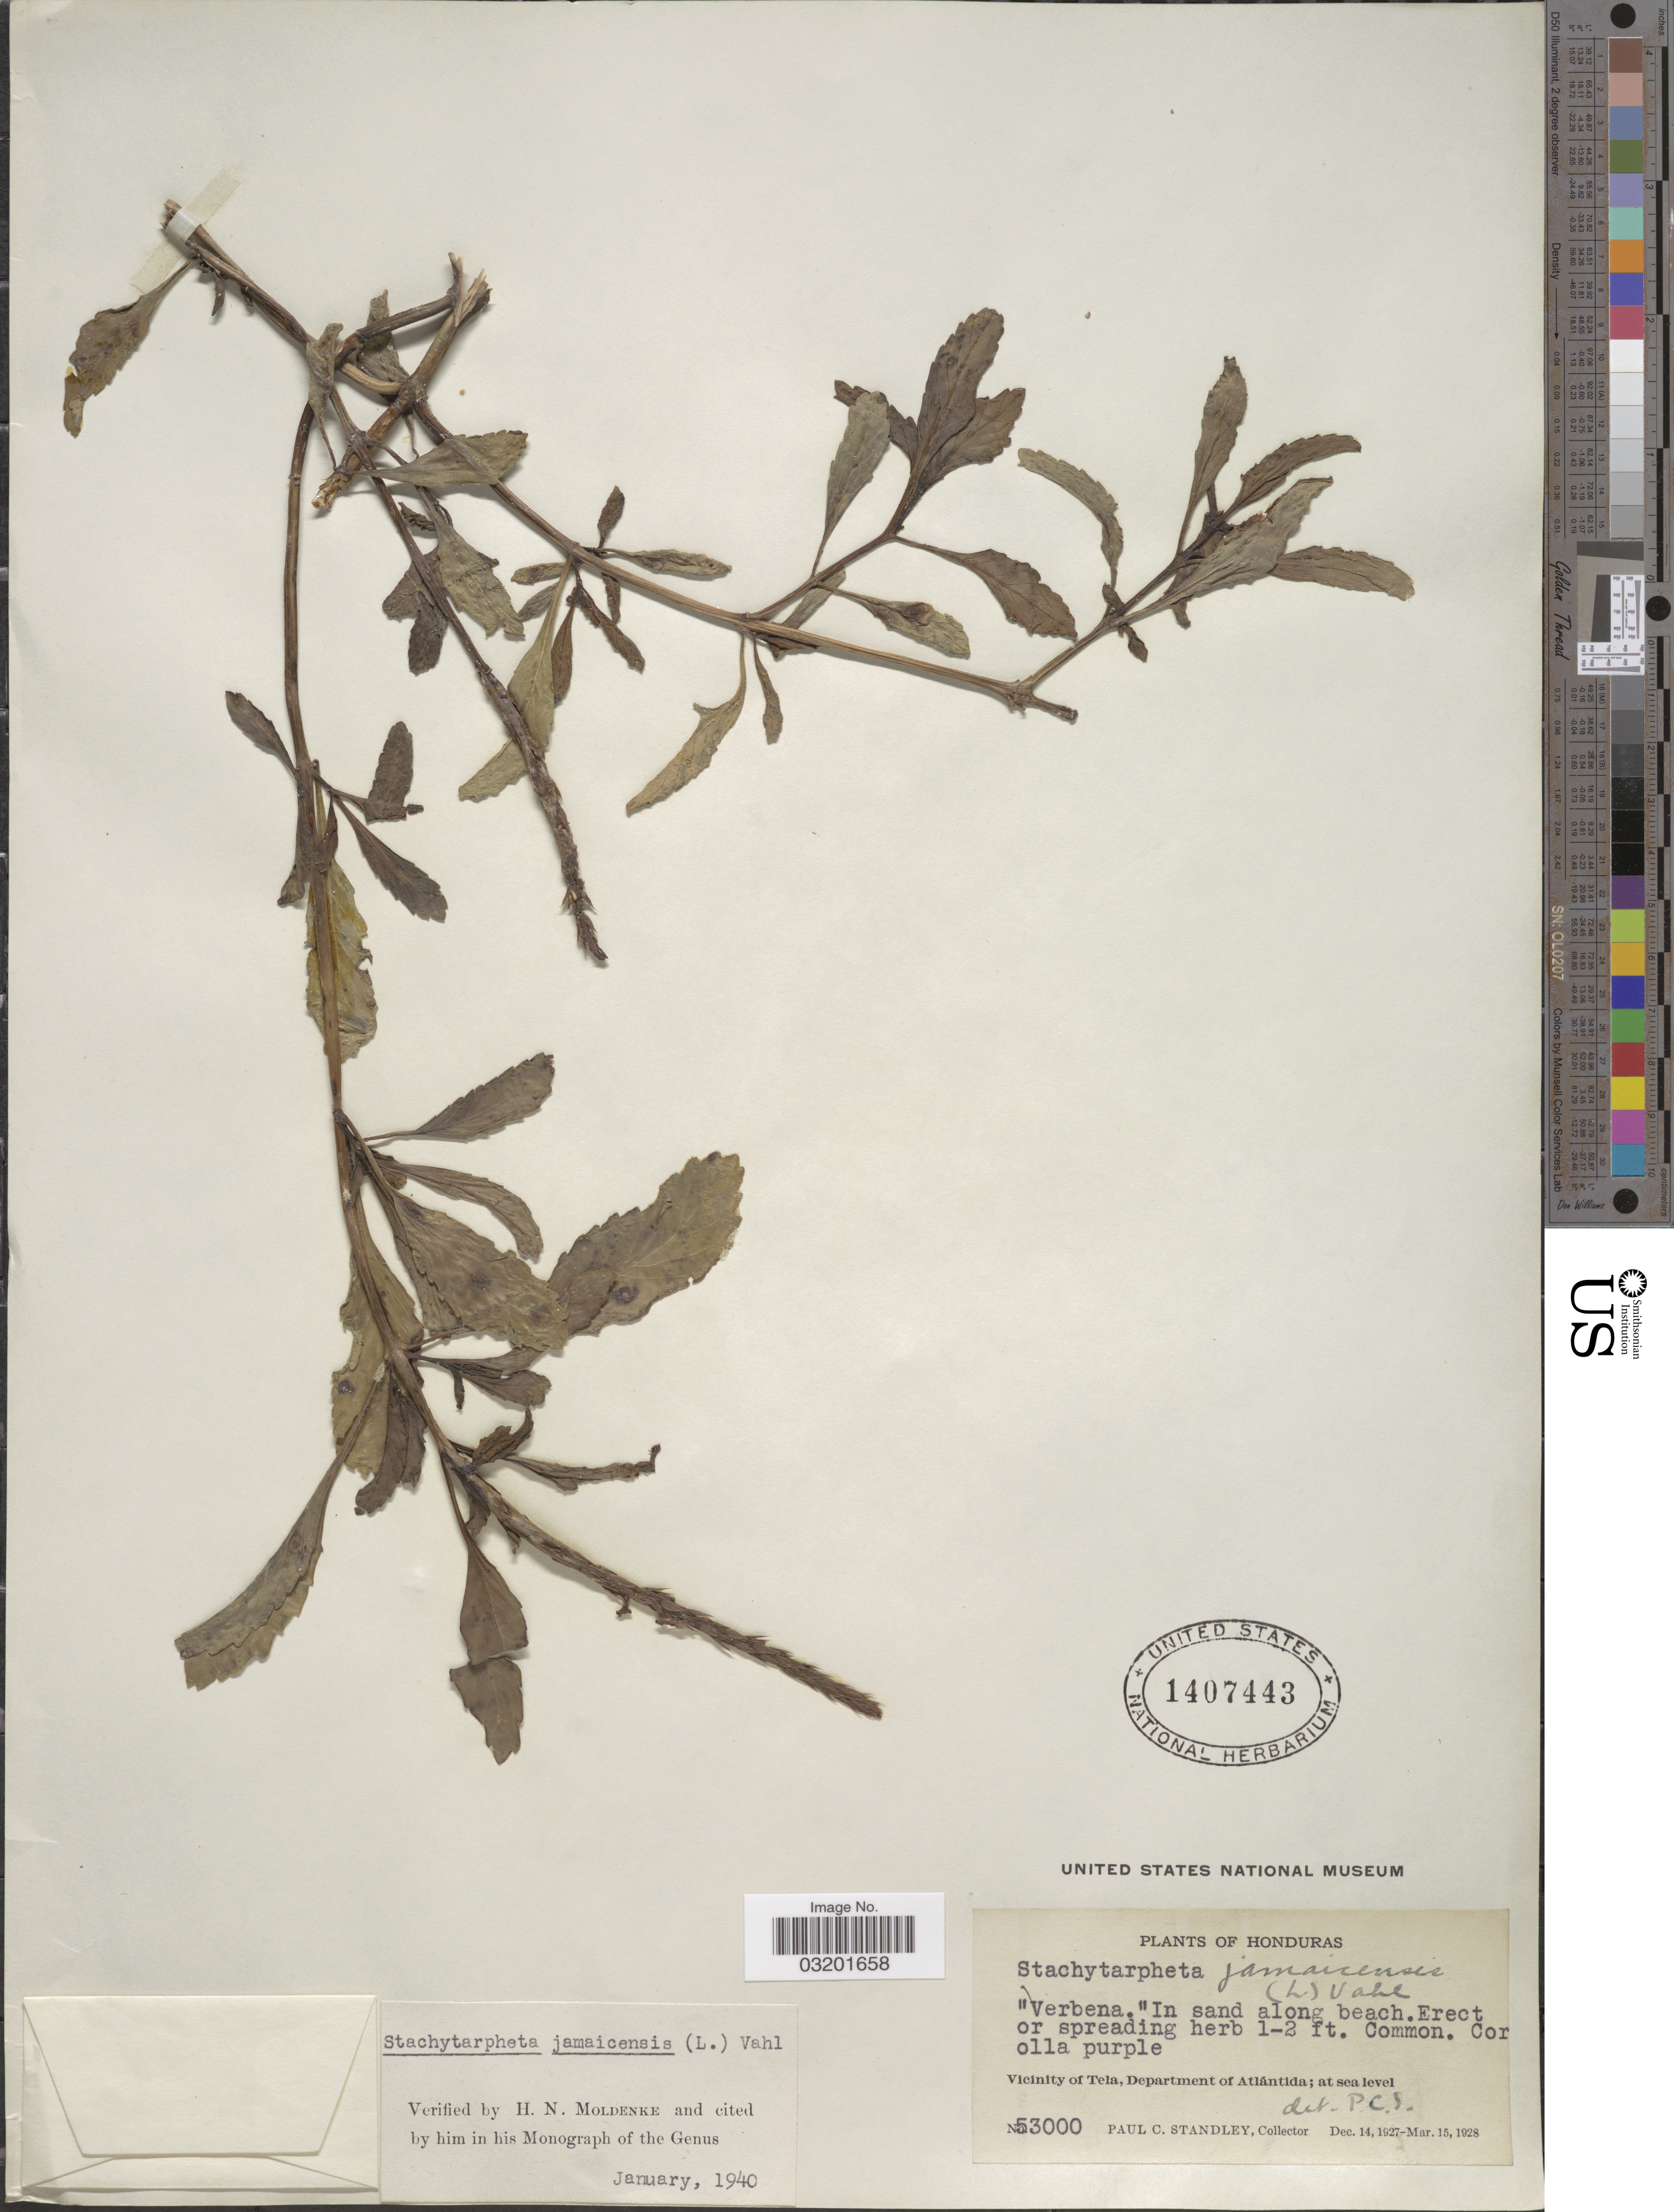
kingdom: Plantae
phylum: Tracheophyta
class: Magnoliopsida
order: Lamiales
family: Verbenaceae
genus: Stachytarpheta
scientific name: Stachytarpheta jamaicensis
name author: (L.) Vahl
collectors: P. C. Standley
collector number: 53000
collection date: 1927-12-14/1928-03-15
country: Honduras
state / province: Atlántida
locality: Vicinity of Tela, Department of Atlántida.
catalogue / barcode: US 1407443